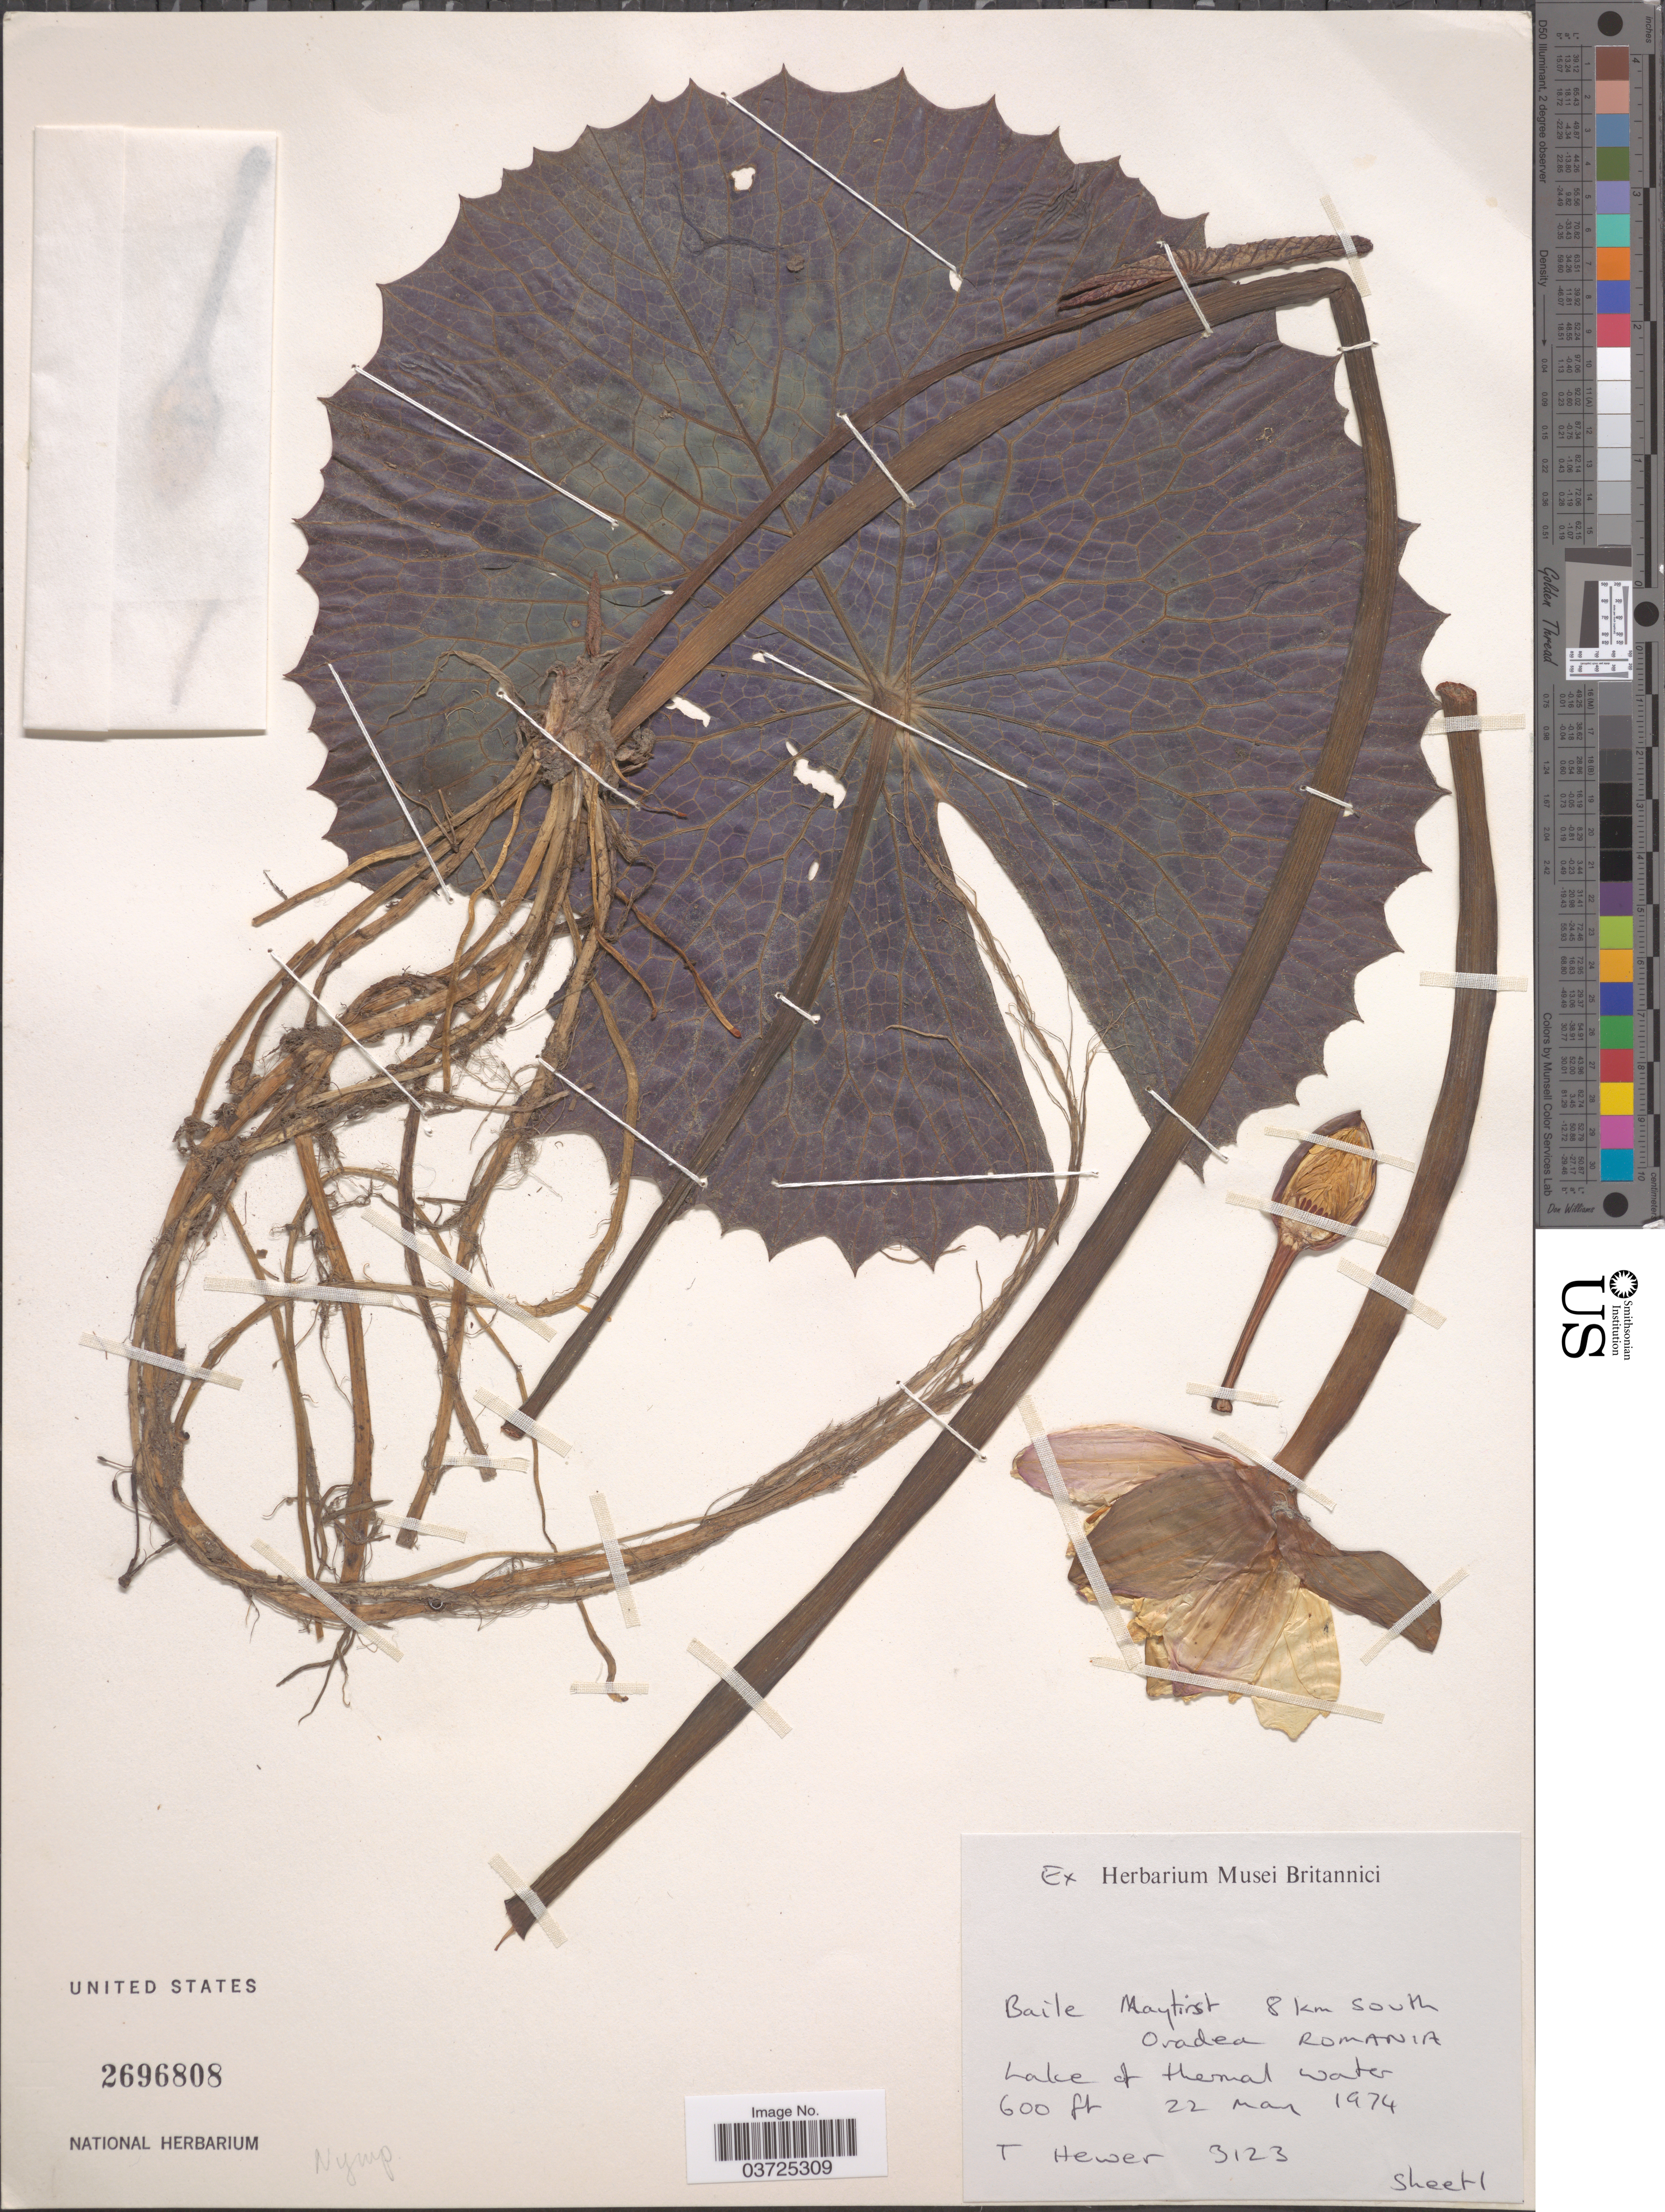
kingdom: Plantae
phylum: Tracheophyta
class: Magnoliopsida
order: Nymphaeales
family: Nymphaeaceae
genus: Nymphaea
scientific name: Nymphaea sp.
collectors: T. Hewer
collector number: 3123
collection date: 1974-05-22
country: Romania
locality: Baile Maytirst 9 km south Oradea. Lake of Hemal water.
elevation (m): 183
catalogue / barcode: US 2696808